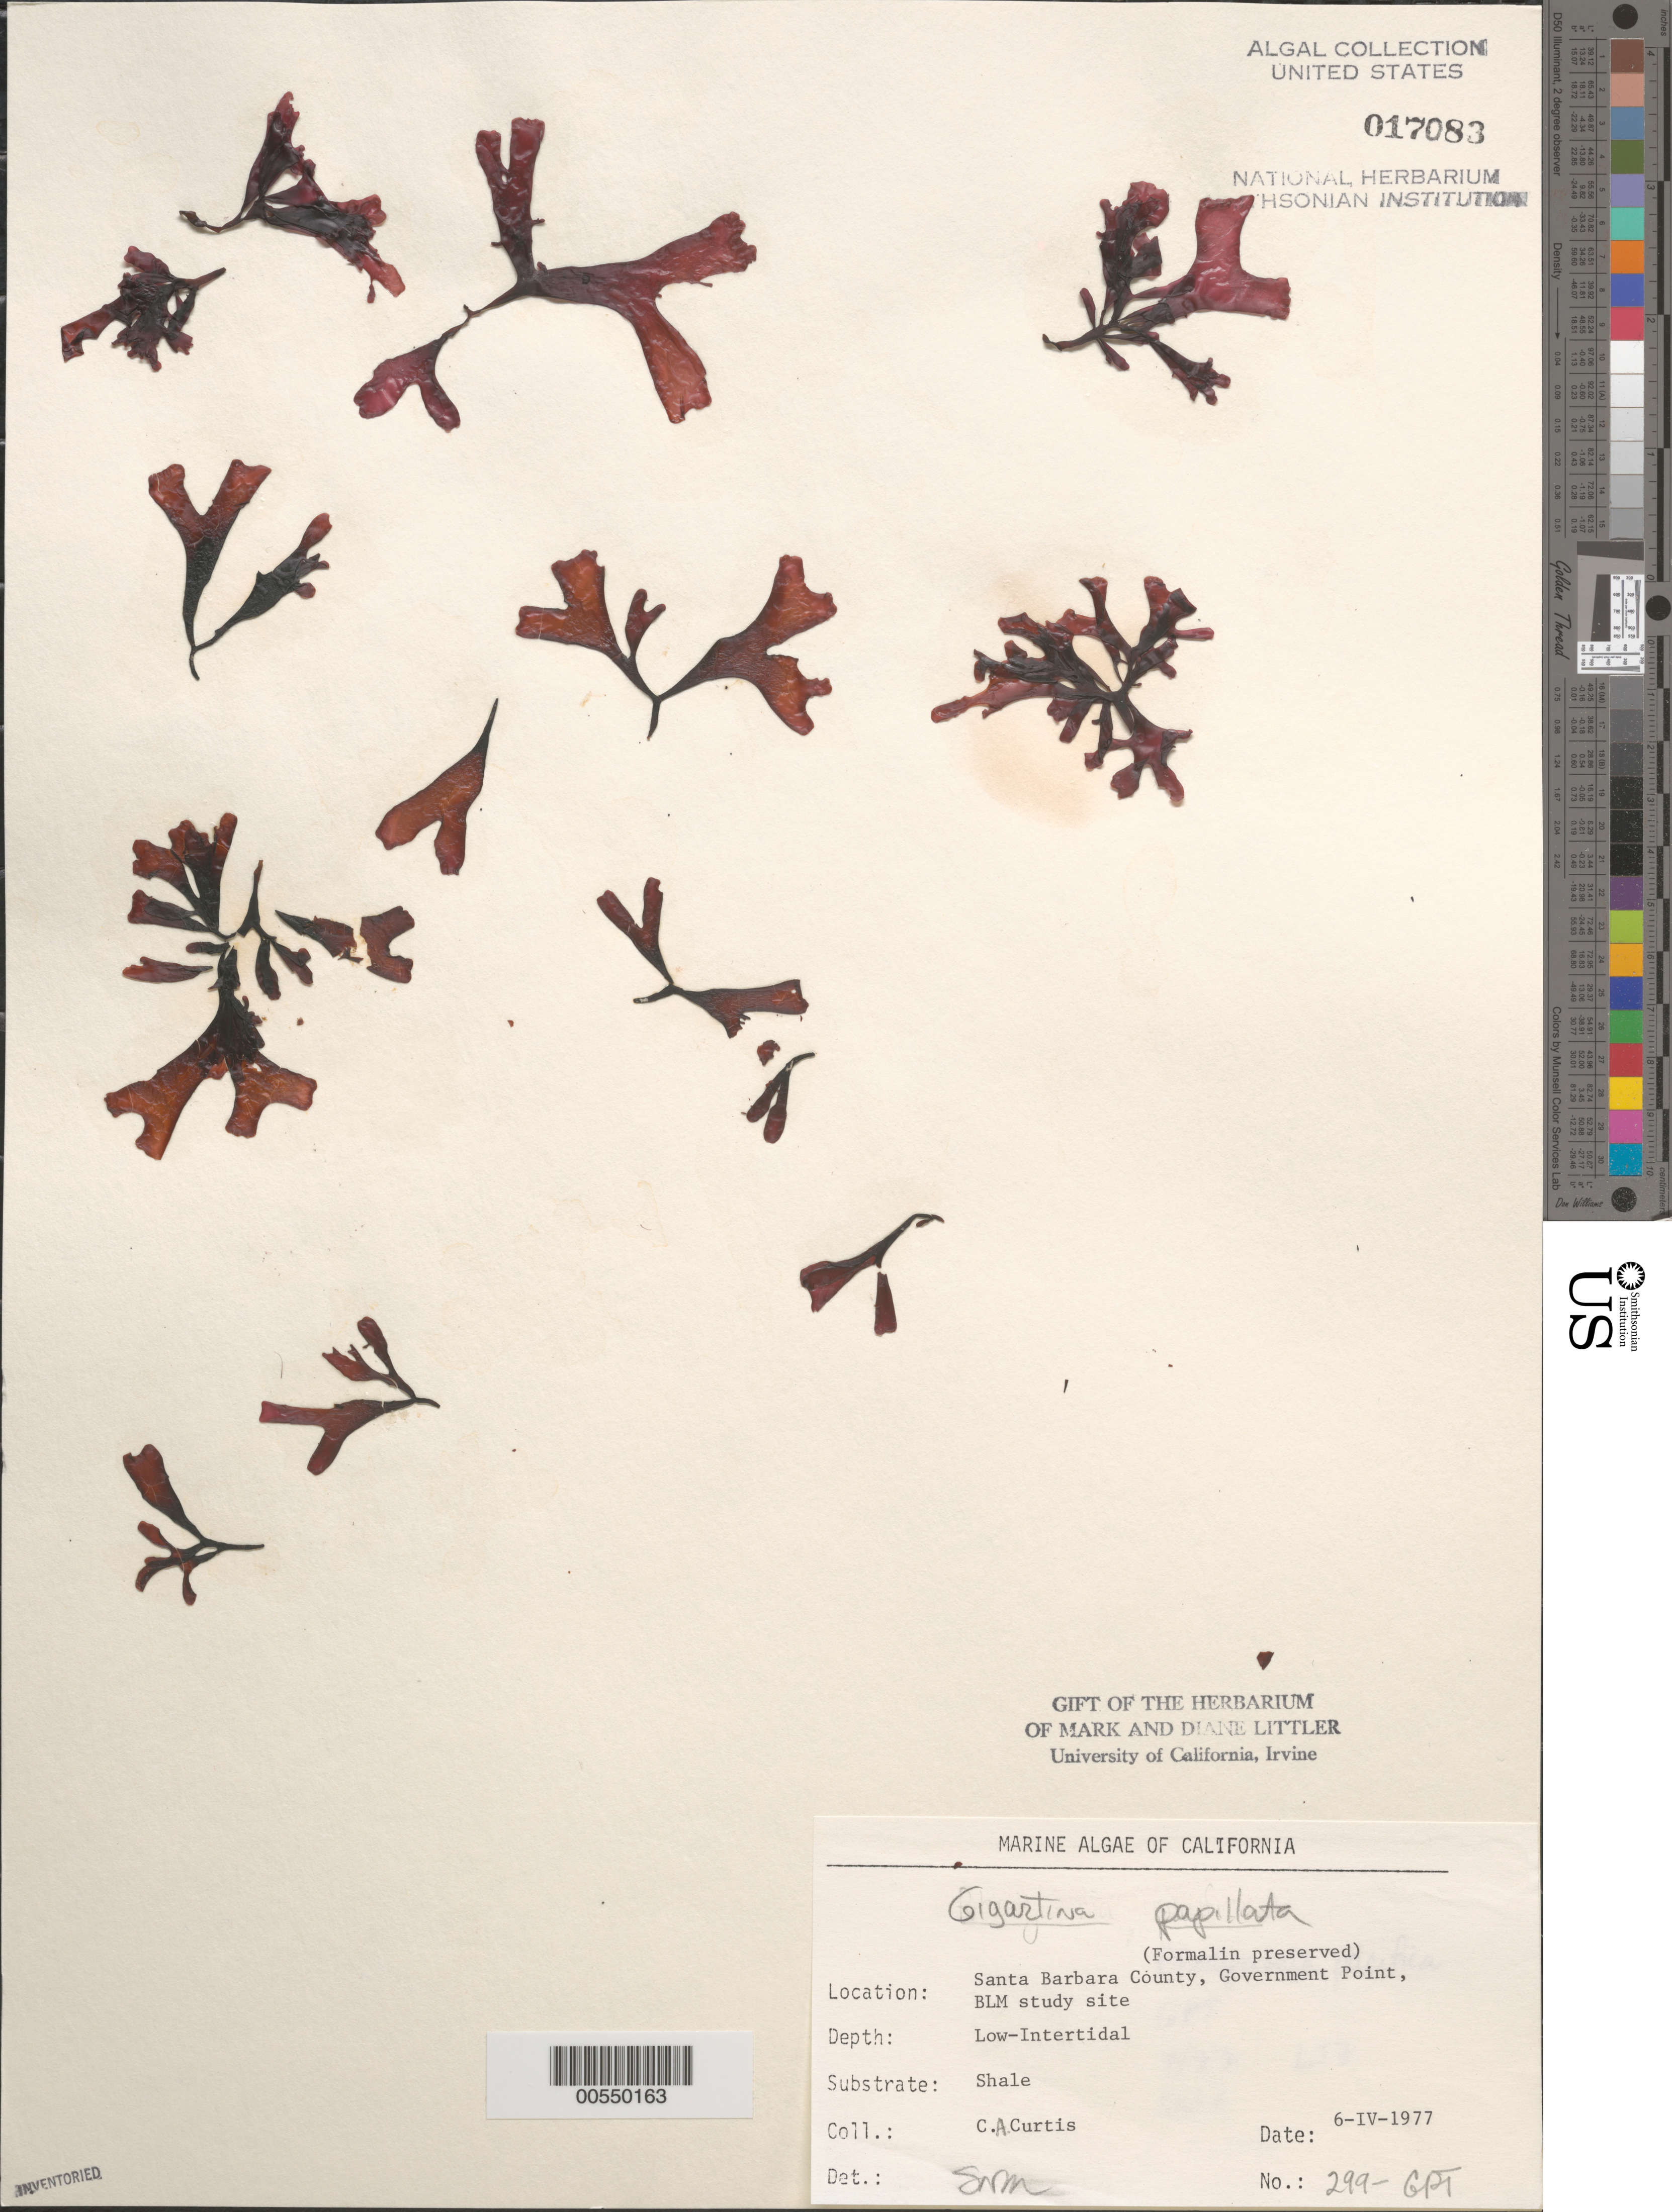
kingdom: Plantae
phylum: Rhodophyta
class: Florideophyceae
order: Gigartinales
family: Phyllophoraceae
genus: Mastocarpus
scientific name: Mastocarpus papillatus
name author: (C. Agardh) Kütz.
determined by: Algae name updating Project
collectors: C. Curtis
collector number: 299-gpt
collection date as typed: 06 Apr 1977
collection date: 1977-04-06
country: United States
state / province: California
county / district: Santa Barbara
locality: Government Point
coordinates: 34 26'31"N, 120 24'06"W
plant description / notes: BLM-SOCALBIGHT Rocky Intertidal Survey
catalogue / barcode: US 17083